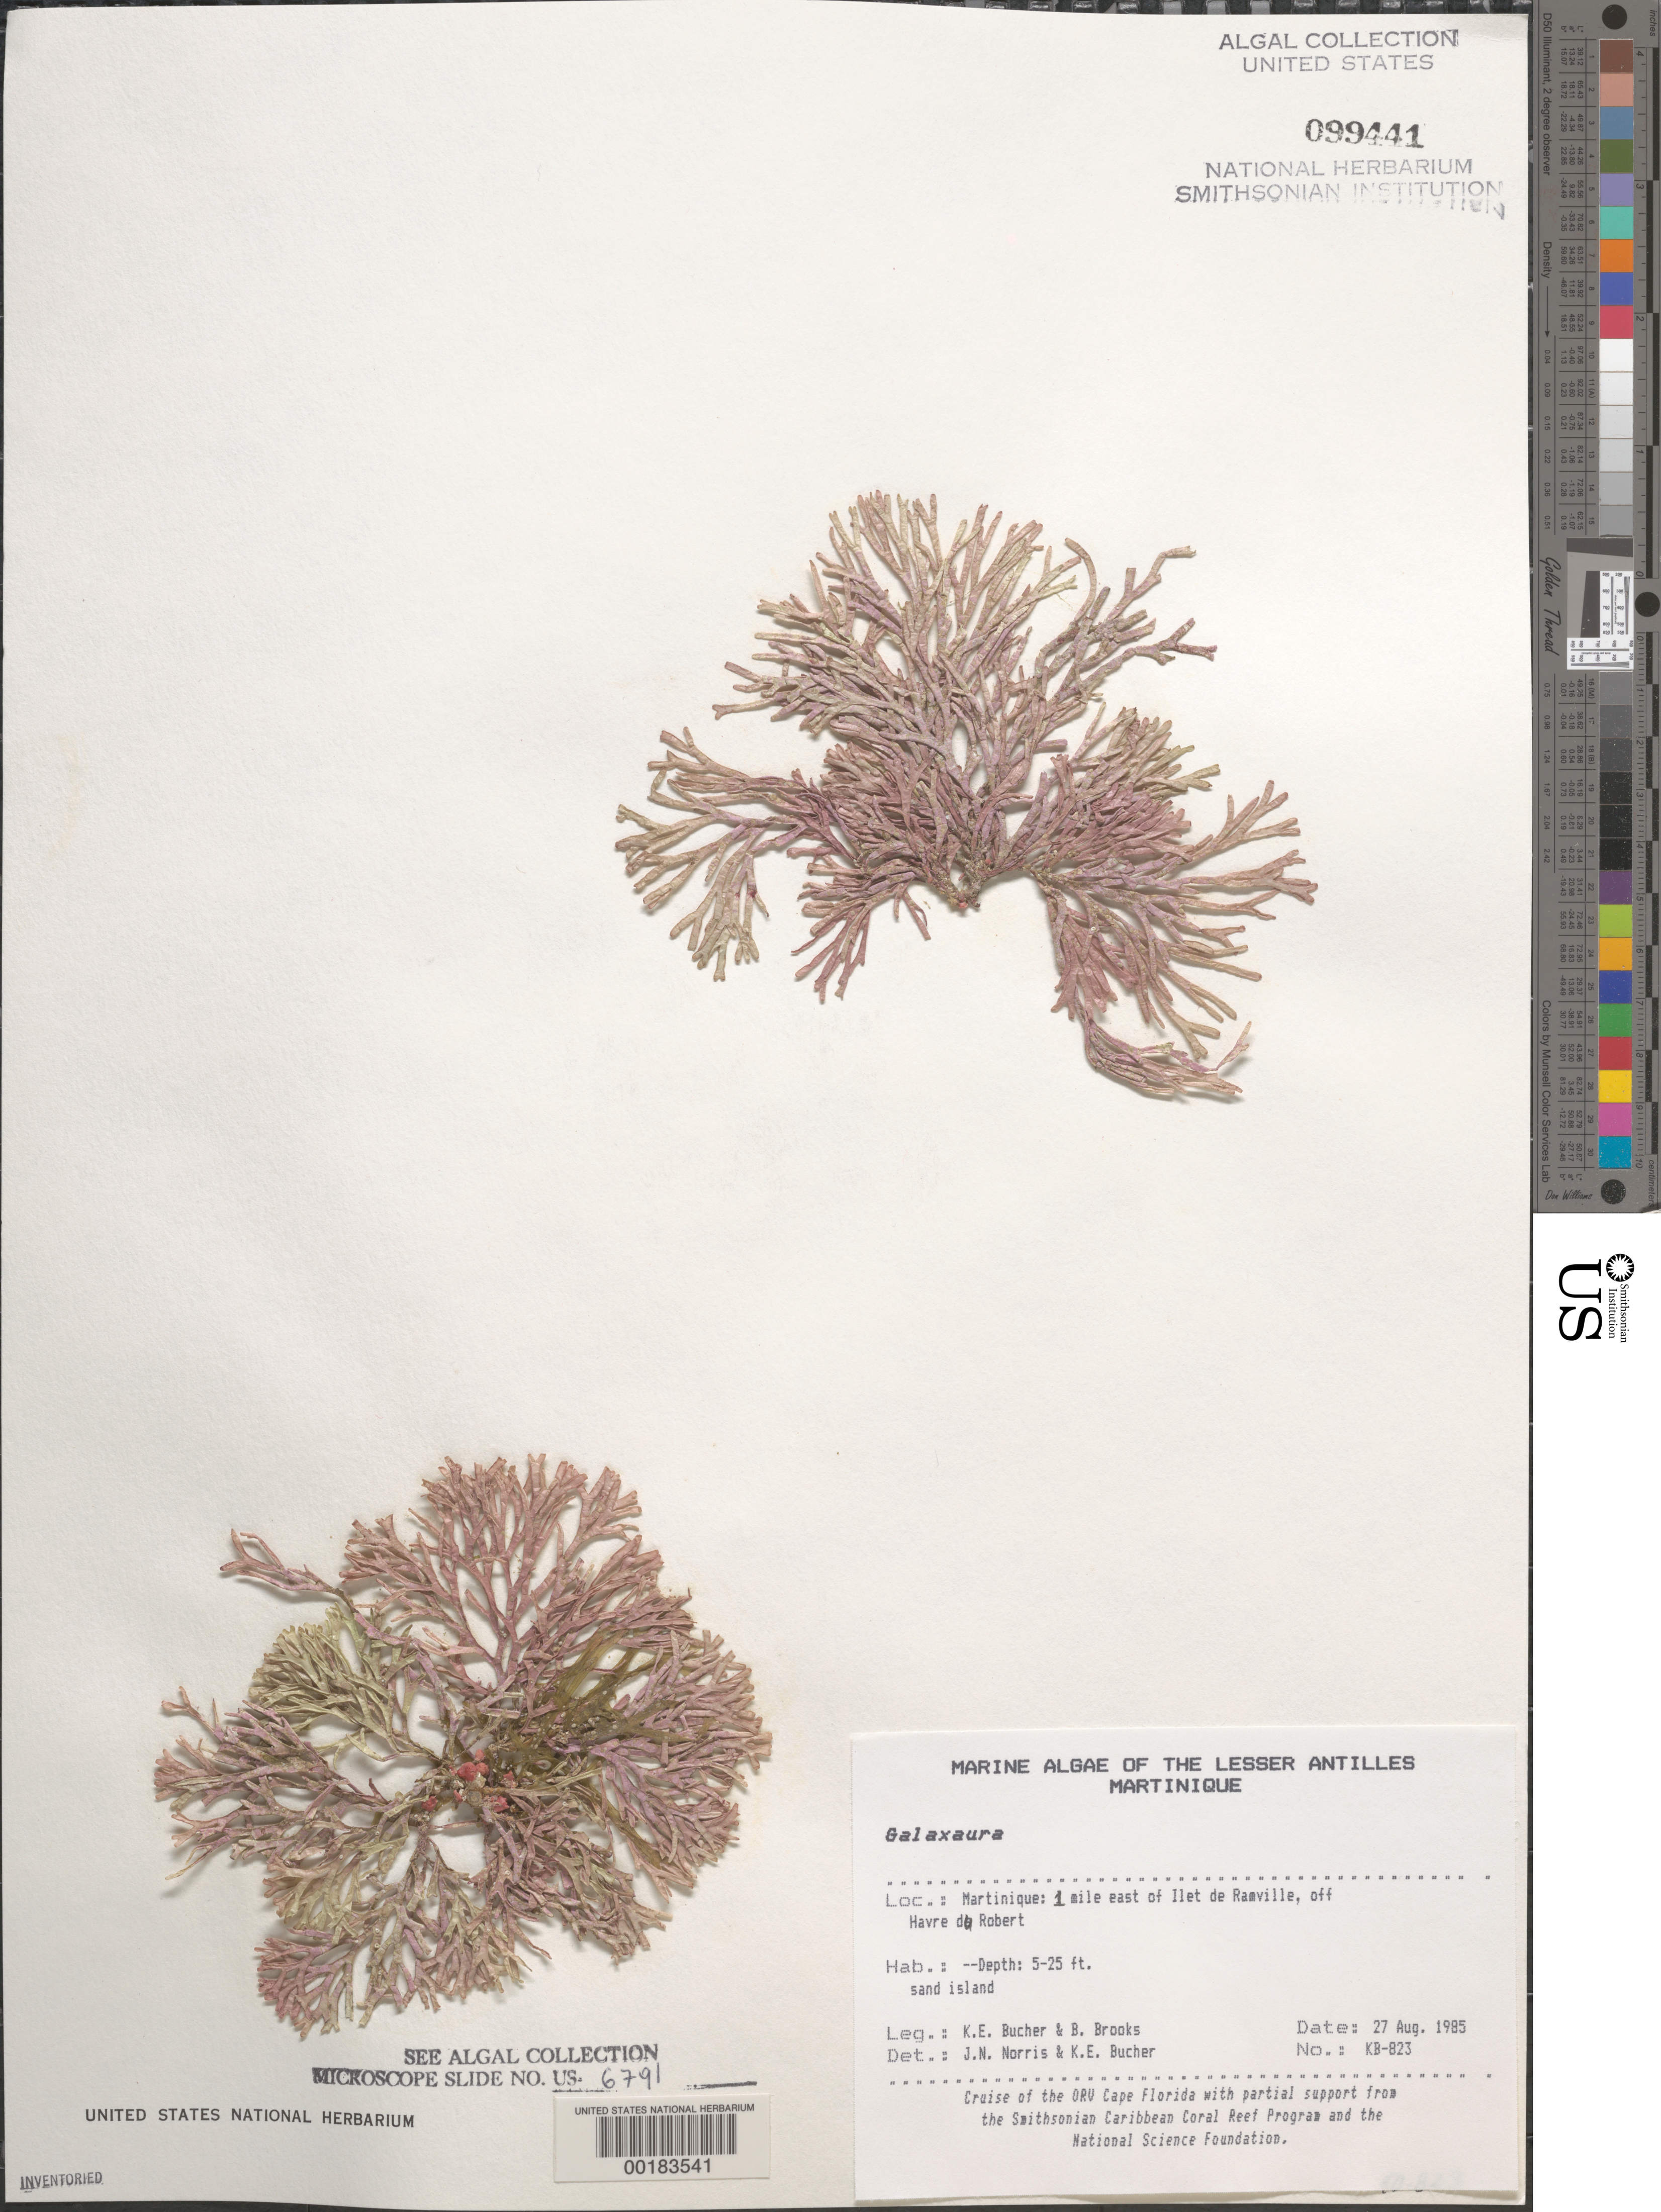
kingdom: Plantae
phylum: Rhodophyta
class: Florideophyceae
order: Nemaliales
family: Galaxauraceae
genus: Galaxaura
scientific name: Galaxaura sp.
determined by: Norris, J. N.; Bucher, K. E.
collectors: K. E. Bucher & B. Brooks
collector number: Kb-823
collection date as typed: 27 Aug 1985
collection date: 1985-08-27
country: Martinique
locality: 1 mile east of Ilet de Ramville, off Havre du Robert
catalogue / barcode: US 99441